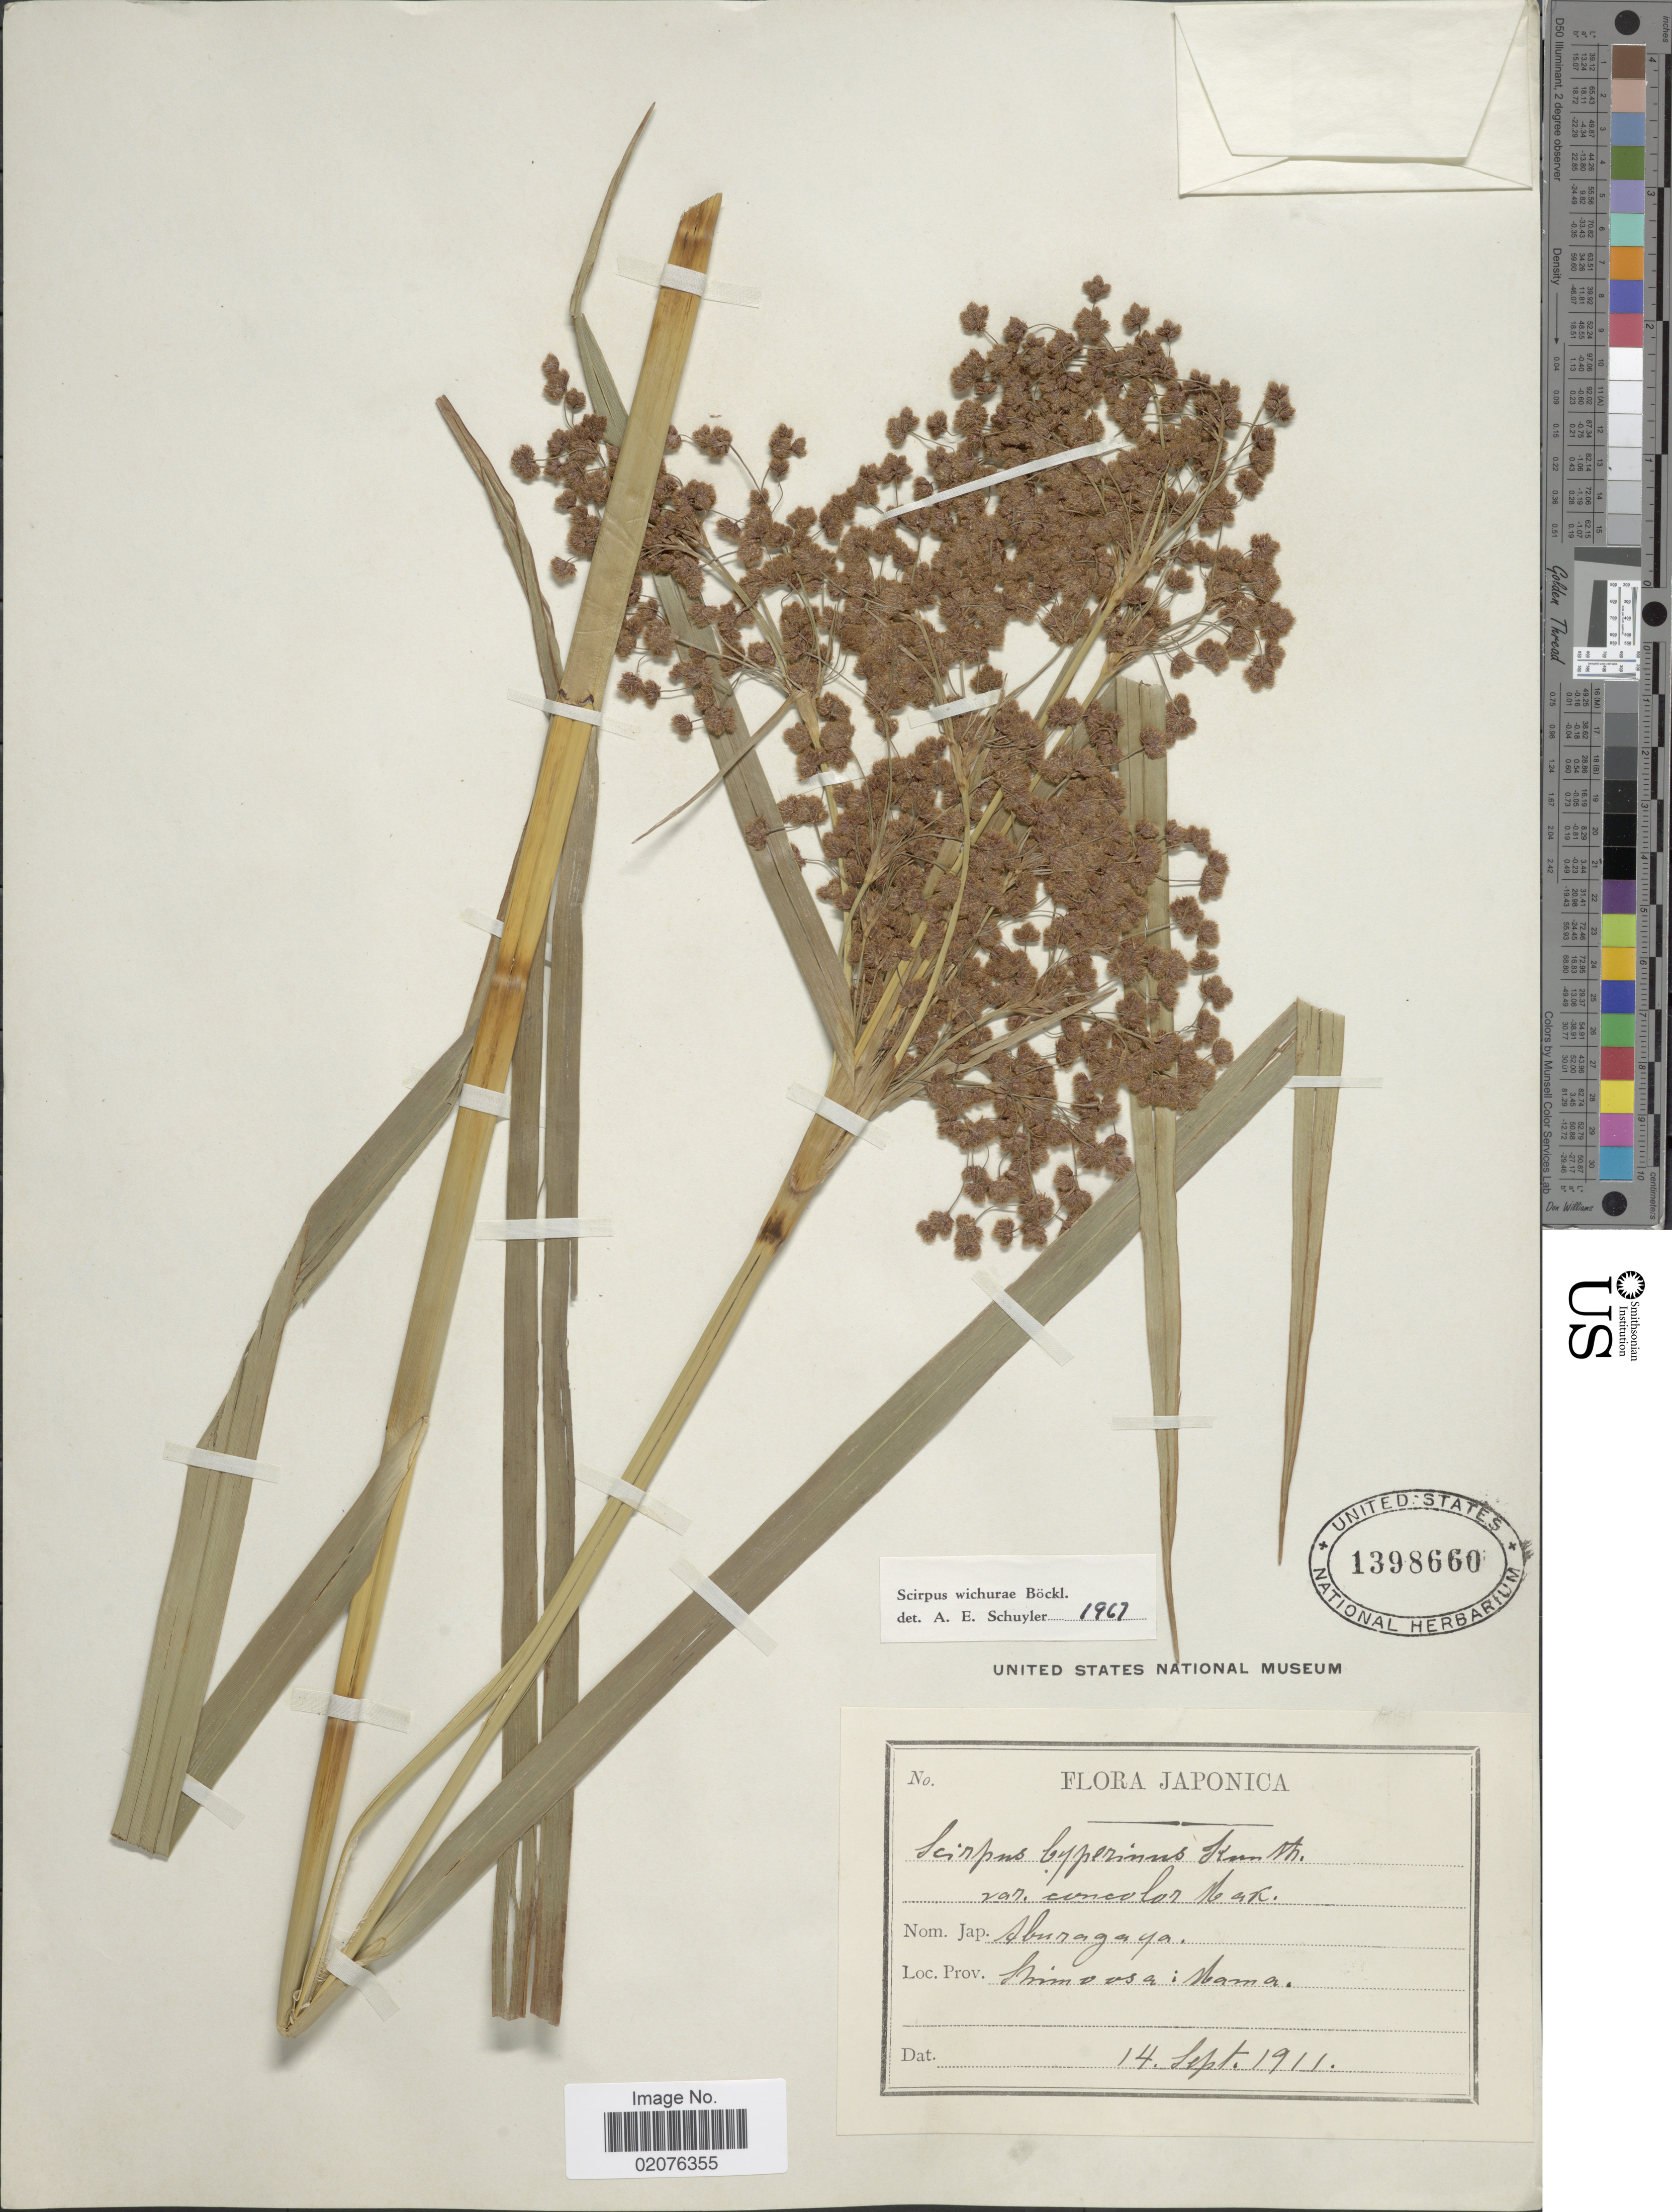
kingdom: Plantae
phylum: Tracheophyta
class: Liliopsida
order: Poales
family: Cyperaceae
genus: Scirpus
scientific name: Scirpus wichurae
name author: Boeckeler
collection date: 1911-09-14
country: Japan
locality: Shimoosa: Nama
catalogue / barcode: US 1398660